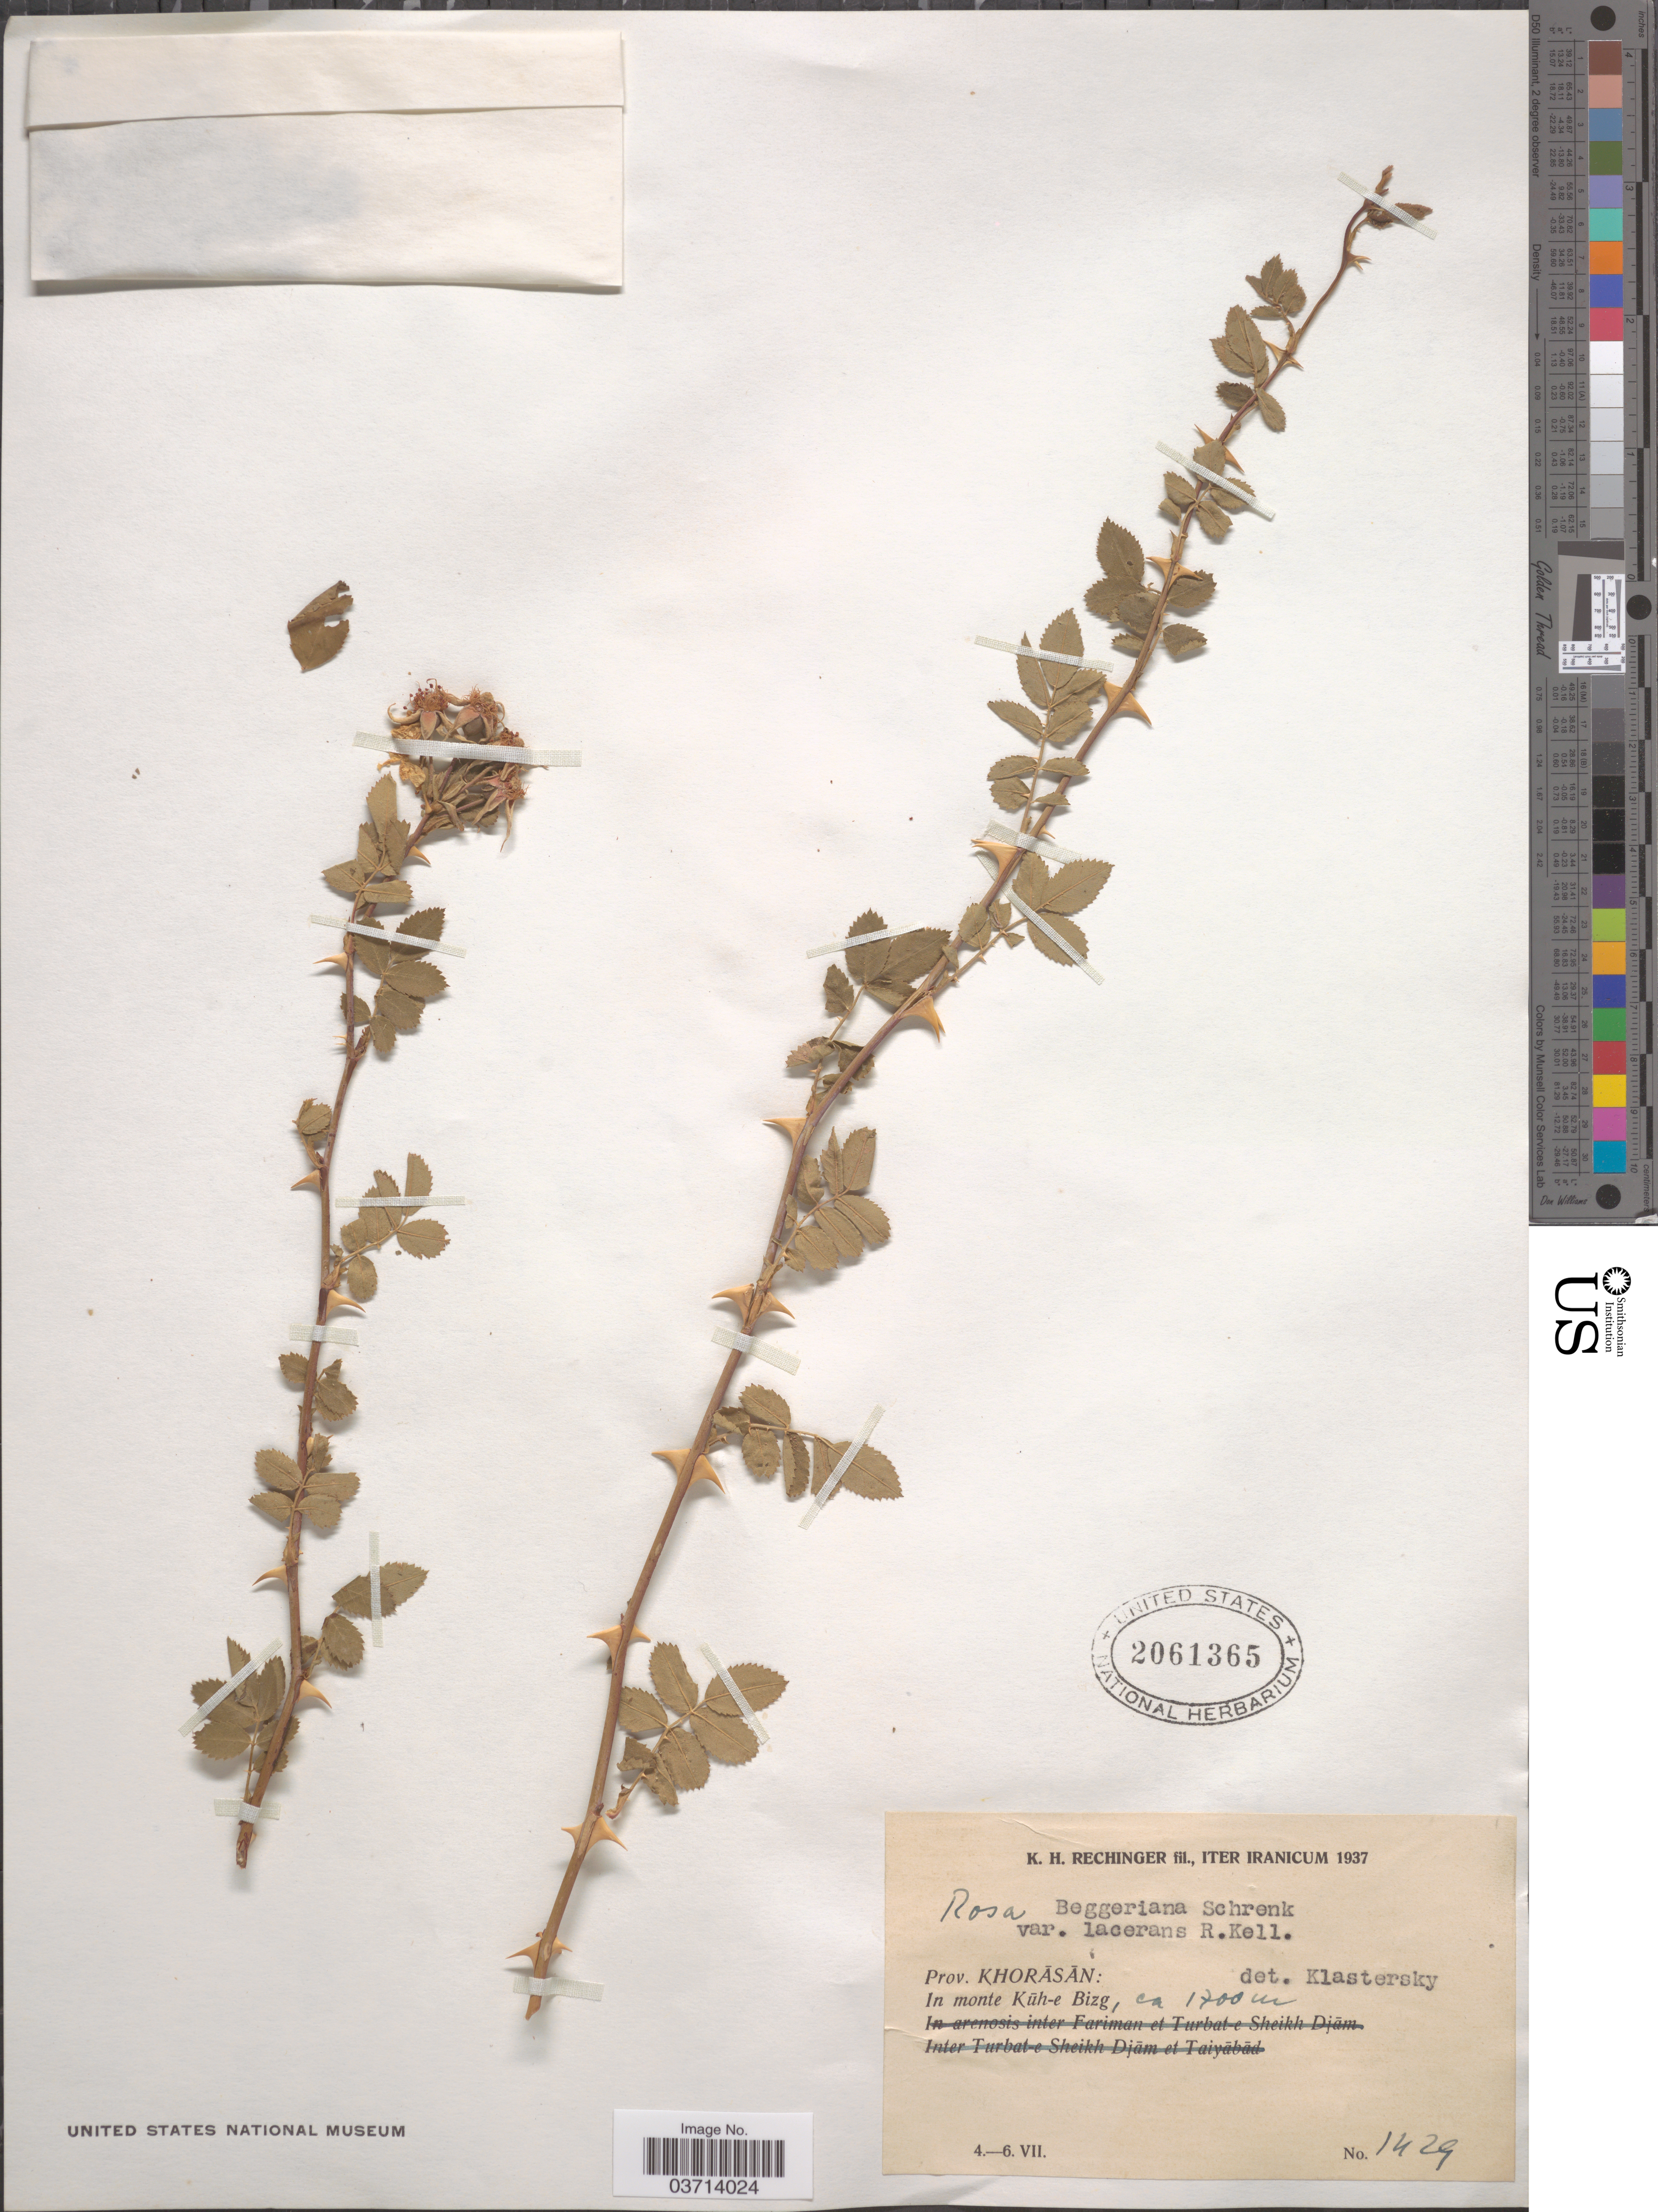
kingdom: Plantae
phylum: Tracheophyta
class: Magnoliopsida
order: Rosales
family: Rosaceae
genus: Rosa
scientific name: Rosa beggeriana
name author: Schrenk ex Fisch. & C.A. Mey.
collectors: K. H. Rechinger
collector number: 1429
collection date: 1937-07-04/1937-07-06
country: Iran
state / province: Khorasan [obsolete]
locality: Iter Iranicum. Prov.Khorāsān: In monte Kūh-e Bizg.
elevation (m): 1700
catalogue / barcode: US 2061365